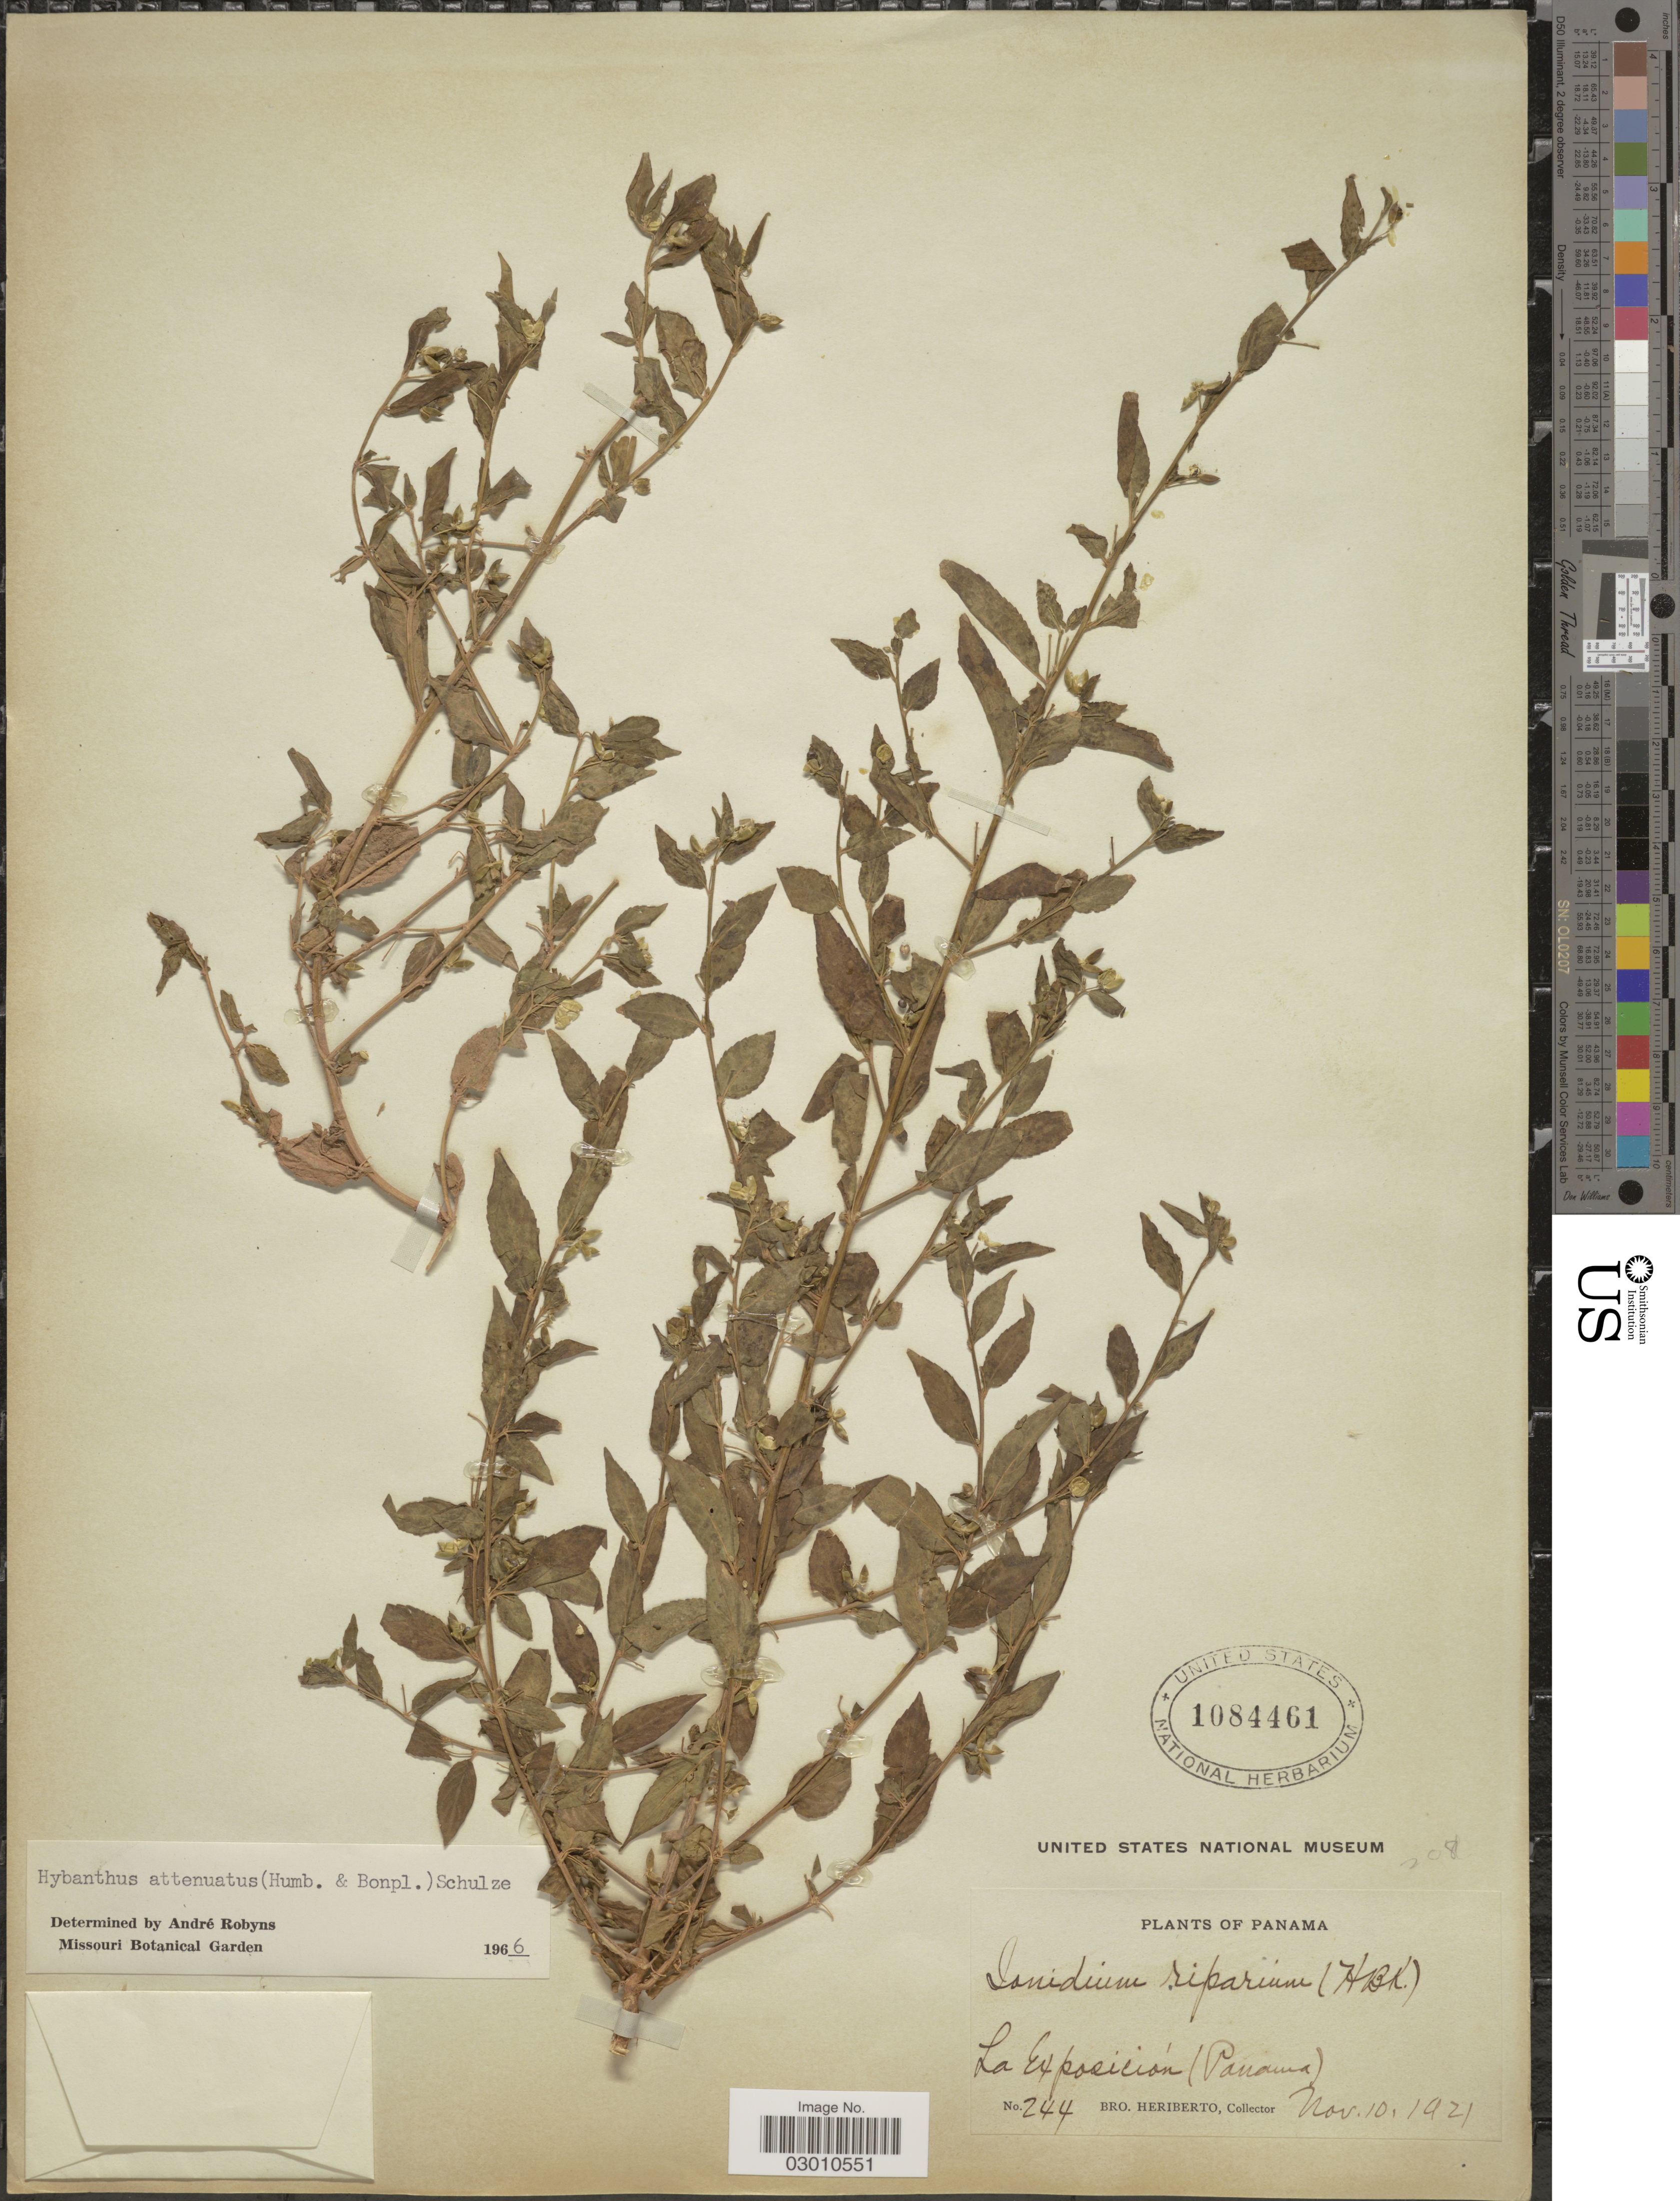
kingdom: Plantae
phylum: Tracheophyta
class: Magnoliopsida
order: Malpighiales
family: Violaceae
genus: Pombalia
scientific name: Pombalia attenuata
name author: (Humb. & Bonpl. ex Willd.) Paula-Souza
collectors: B. Heriberto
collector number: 244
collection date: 1921-11-10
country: Panama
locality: La Exposición.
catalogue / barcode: US 1084461